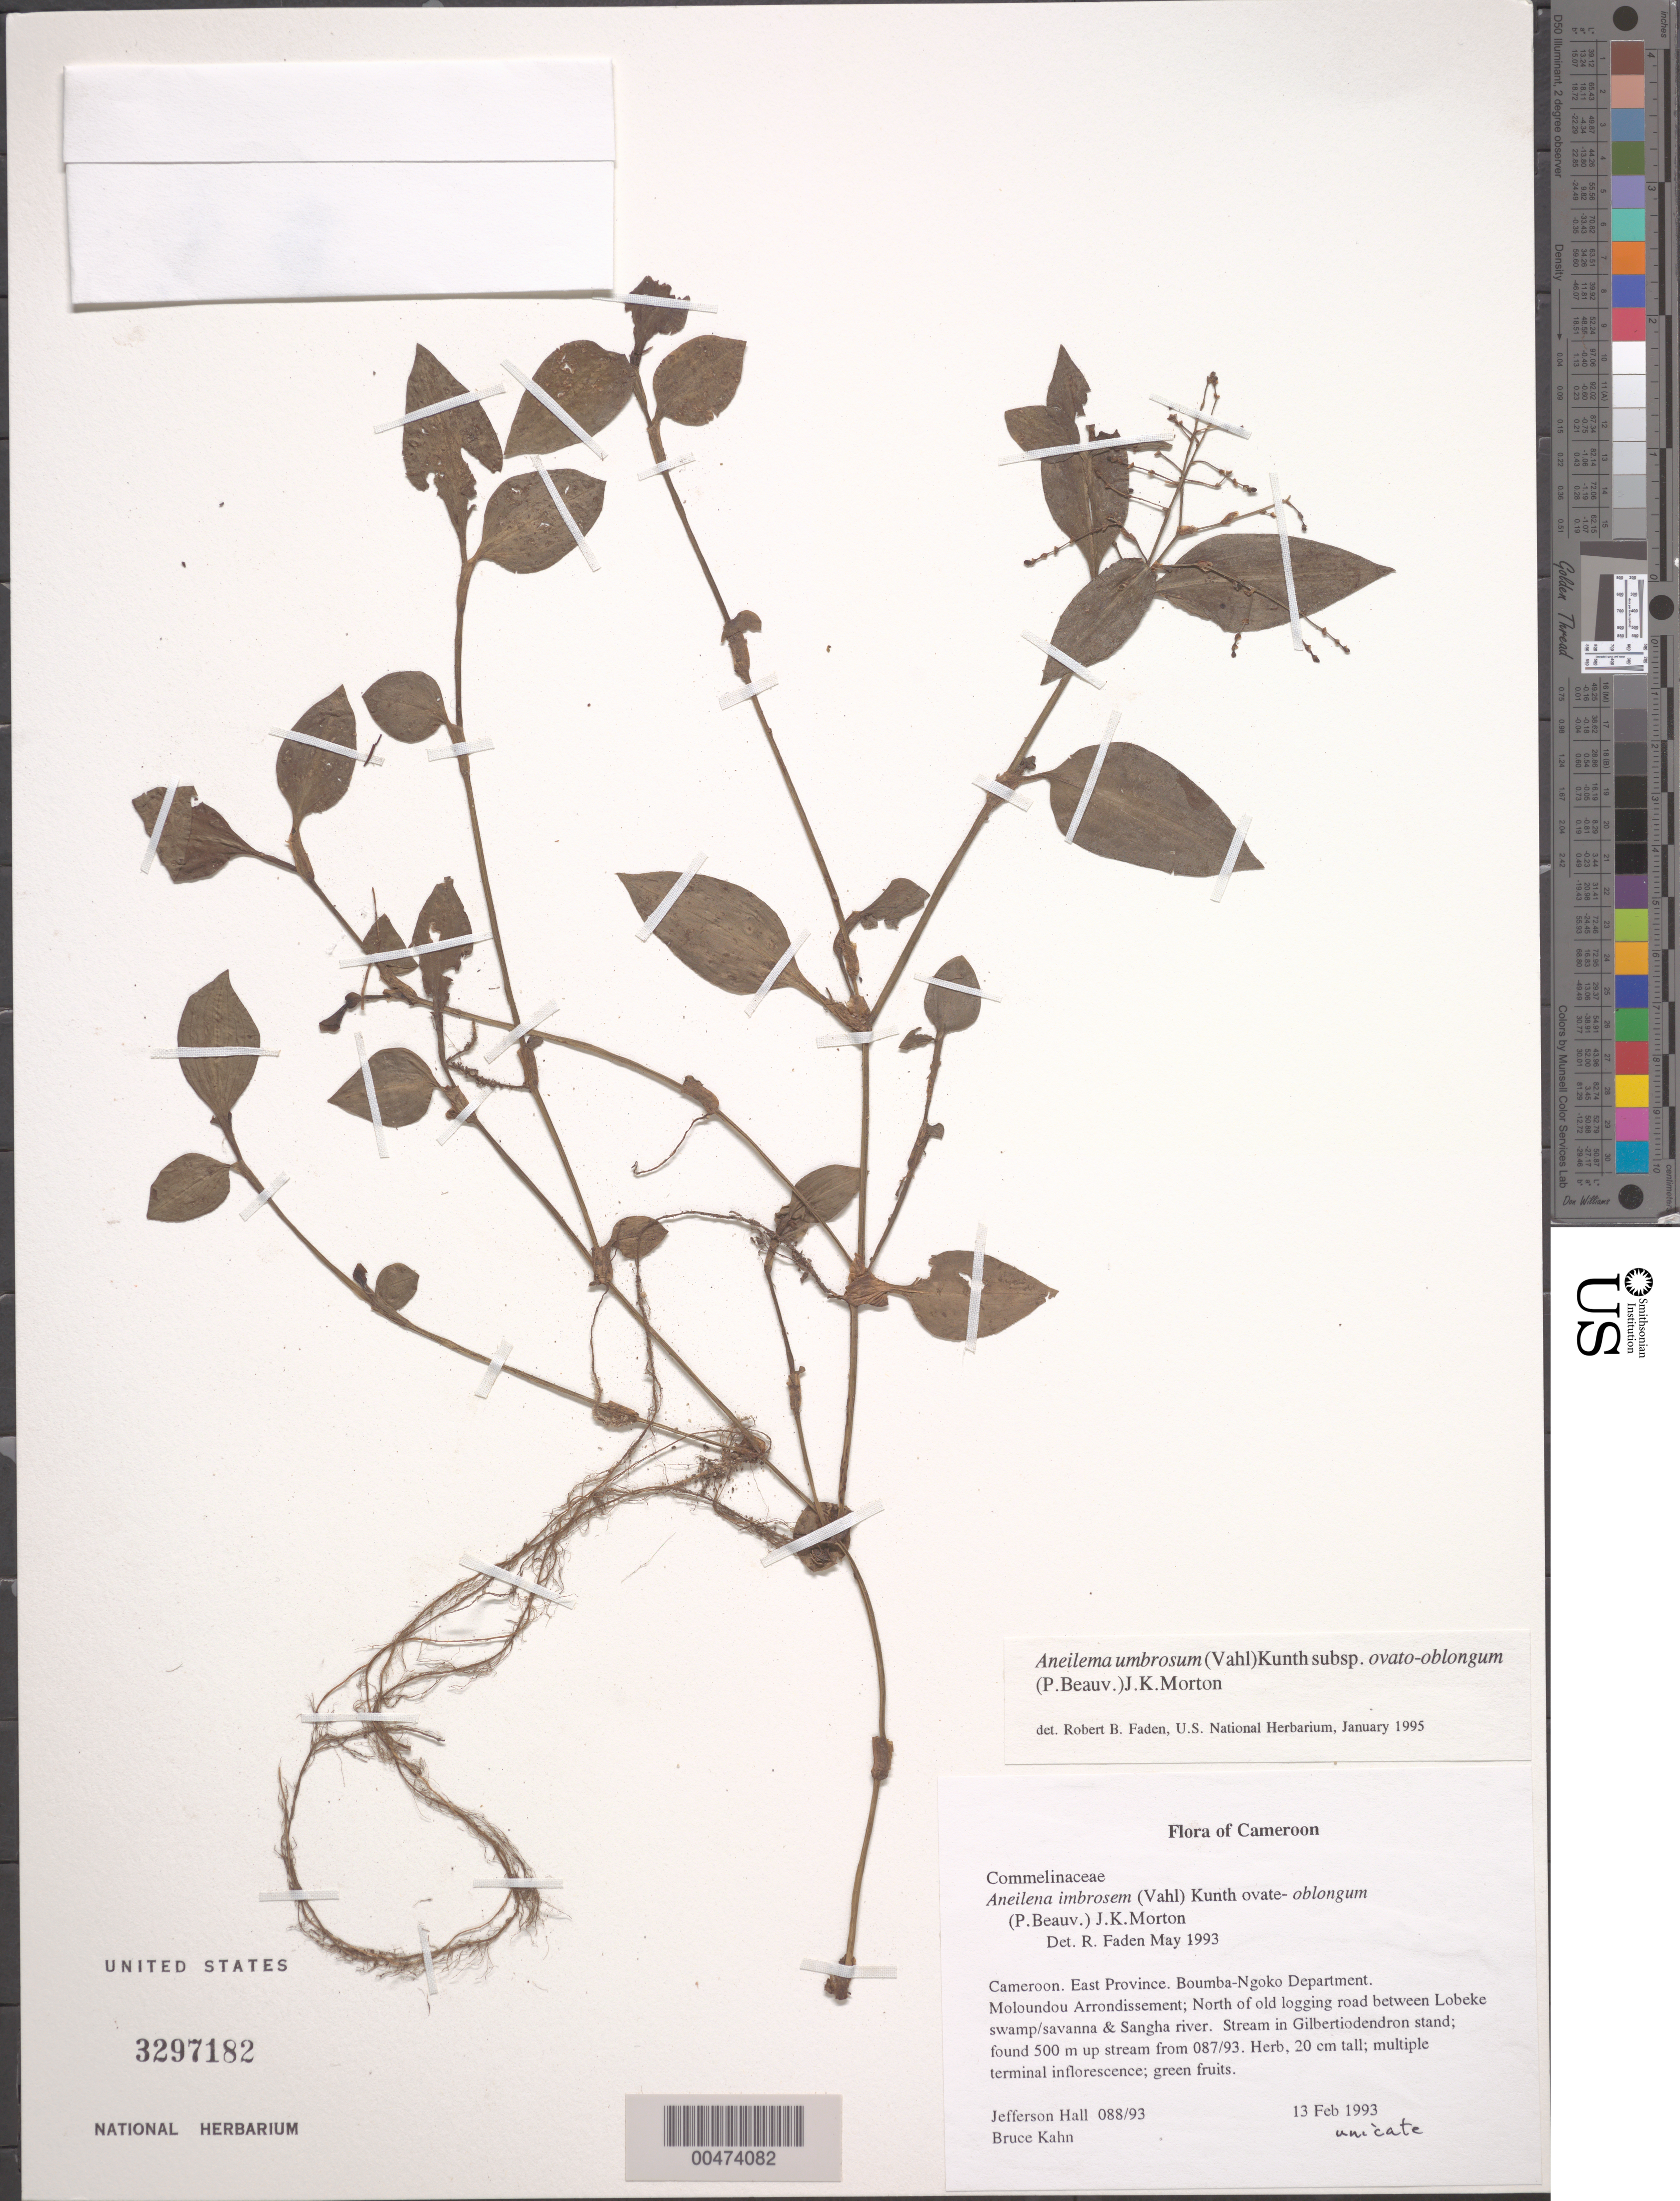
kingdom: Plantae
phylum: Tracheophyta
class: Liliopsida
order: Commelinales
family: Commelinaceae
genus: Aneilema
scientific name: Aneilema umbrosum subsp. ovato-oblongum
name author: (P. Beauv.) J.K. Morton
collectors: J. Hall & B. Kahn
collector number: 088/93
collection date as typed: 13 Feb 1993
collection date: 1993-02-13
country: Cameroon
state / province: Est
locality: Boumba-ngoko, moloundou arrondissement, road between lobeke swamp an sanga river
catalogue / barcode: US 3297182